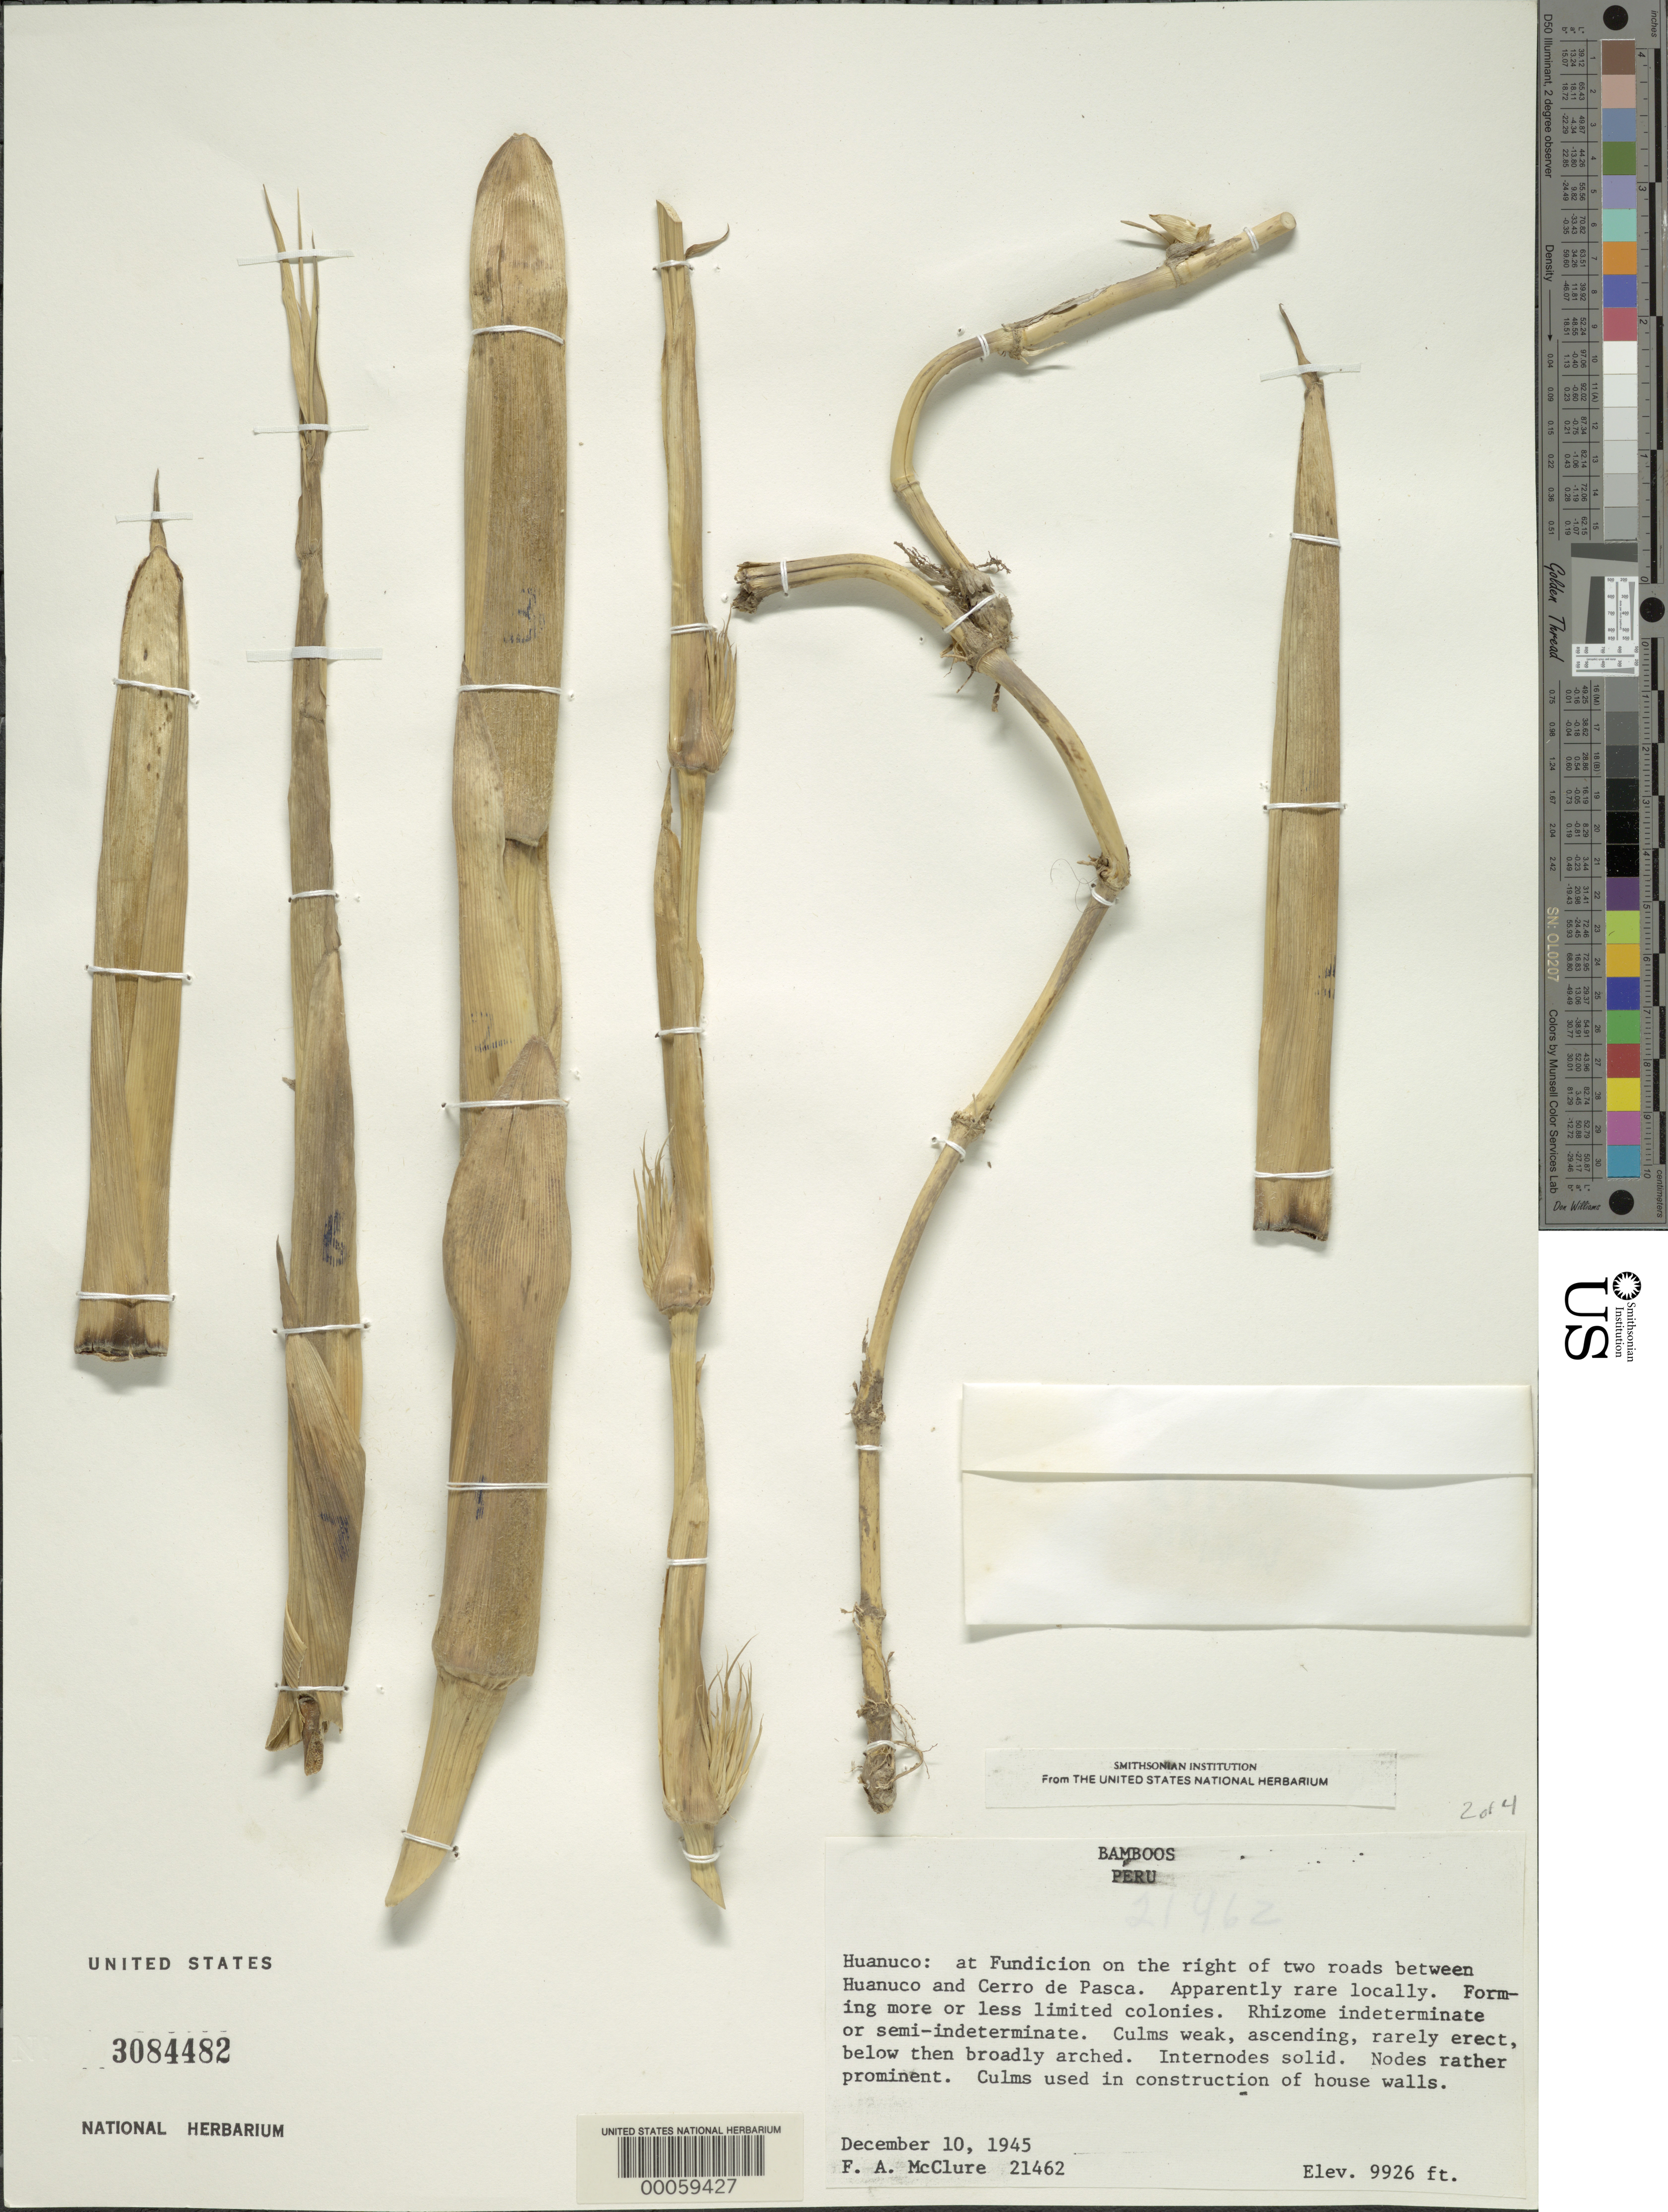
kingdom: Plantae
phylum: Tracheophyta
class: Liliopsida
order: Poales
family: Poaceae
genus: Chusquea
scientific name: Chusquea inamoena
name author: Pilg.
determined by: Guerreiro, C.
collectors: F. A. McClure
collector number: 21462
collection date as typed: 10 Dec 1945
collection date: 1945-12-10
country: Peru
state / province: Huánuco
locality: Fundación on right of 2 roads between Huánuco and Cerro de Pasco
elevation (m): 3025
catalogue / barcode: US 3084482